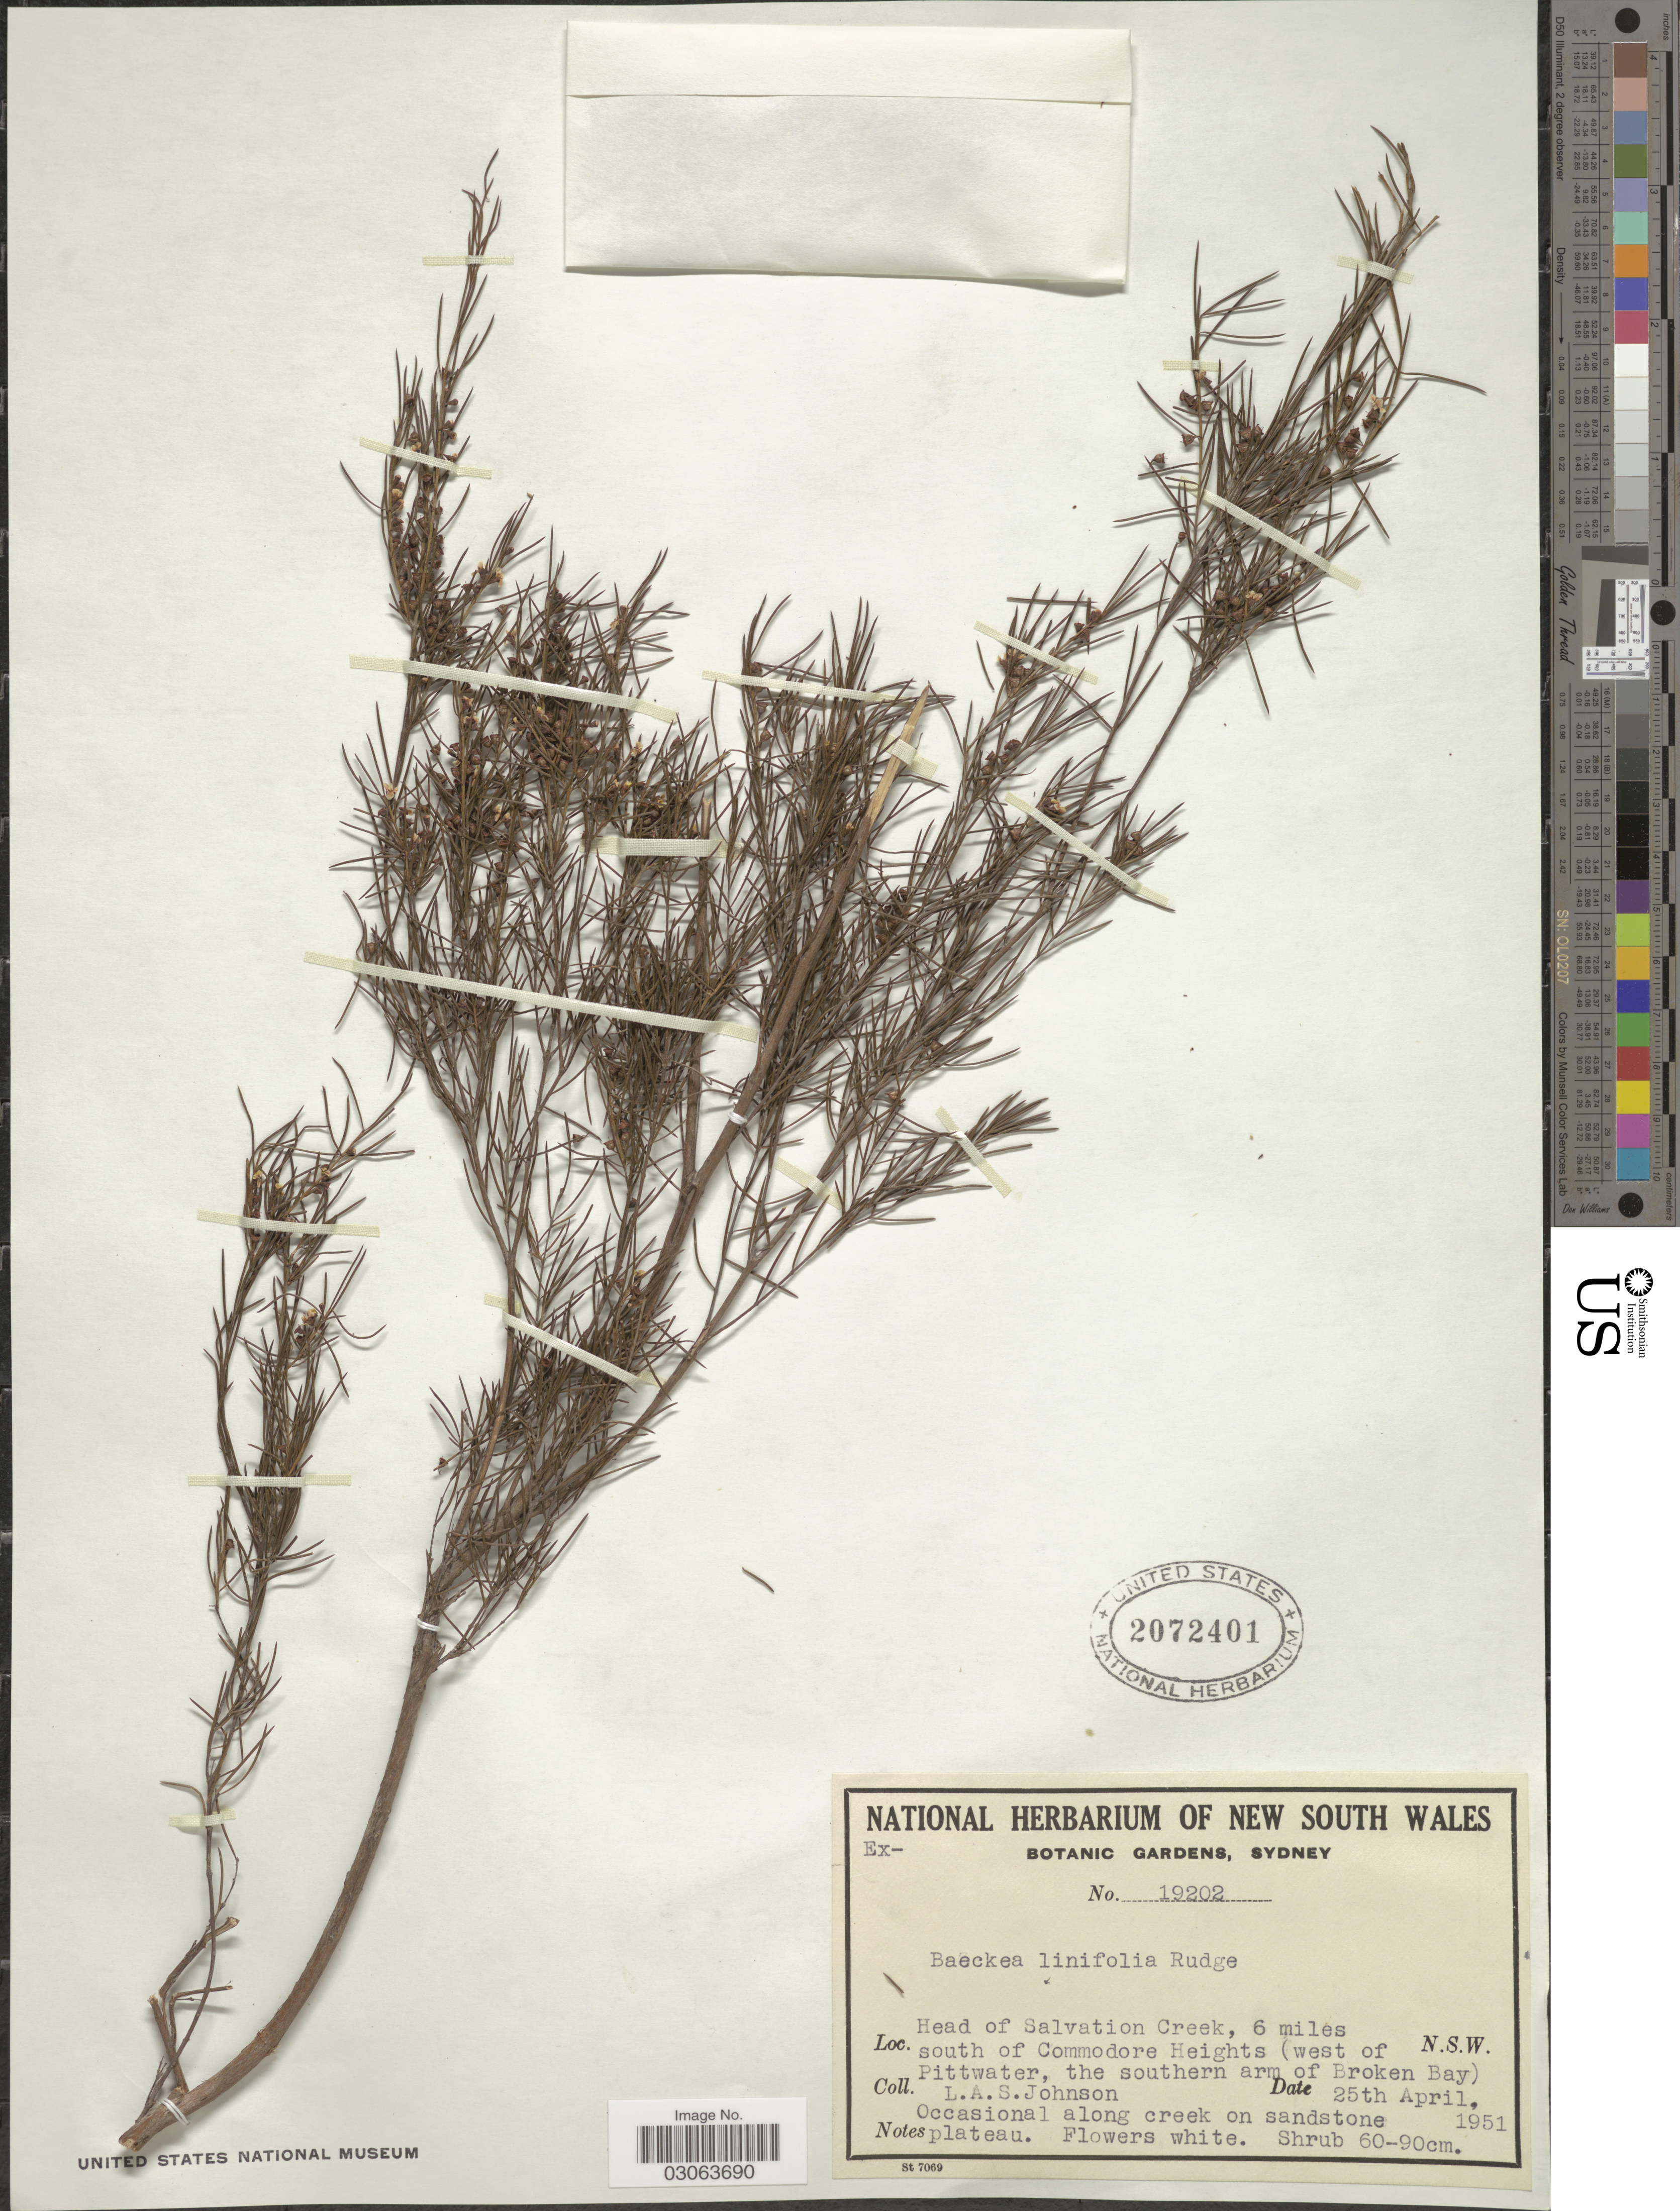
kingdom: Plantae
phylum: Tracheophyta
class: Magnoliopsida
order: Myrtales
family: Myrtaceae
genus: Baeckea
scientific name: Baeckea linifolia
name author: Rudge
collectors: L. A. S. Johnson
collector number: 19202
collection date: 1951-04-25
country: Australia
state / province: New South Wales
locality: Head of Salvation Creek, 6 miles south of Commodore Heights (west of Pittwater, the southern arm of Broken Bay).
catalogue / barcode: US 2072401